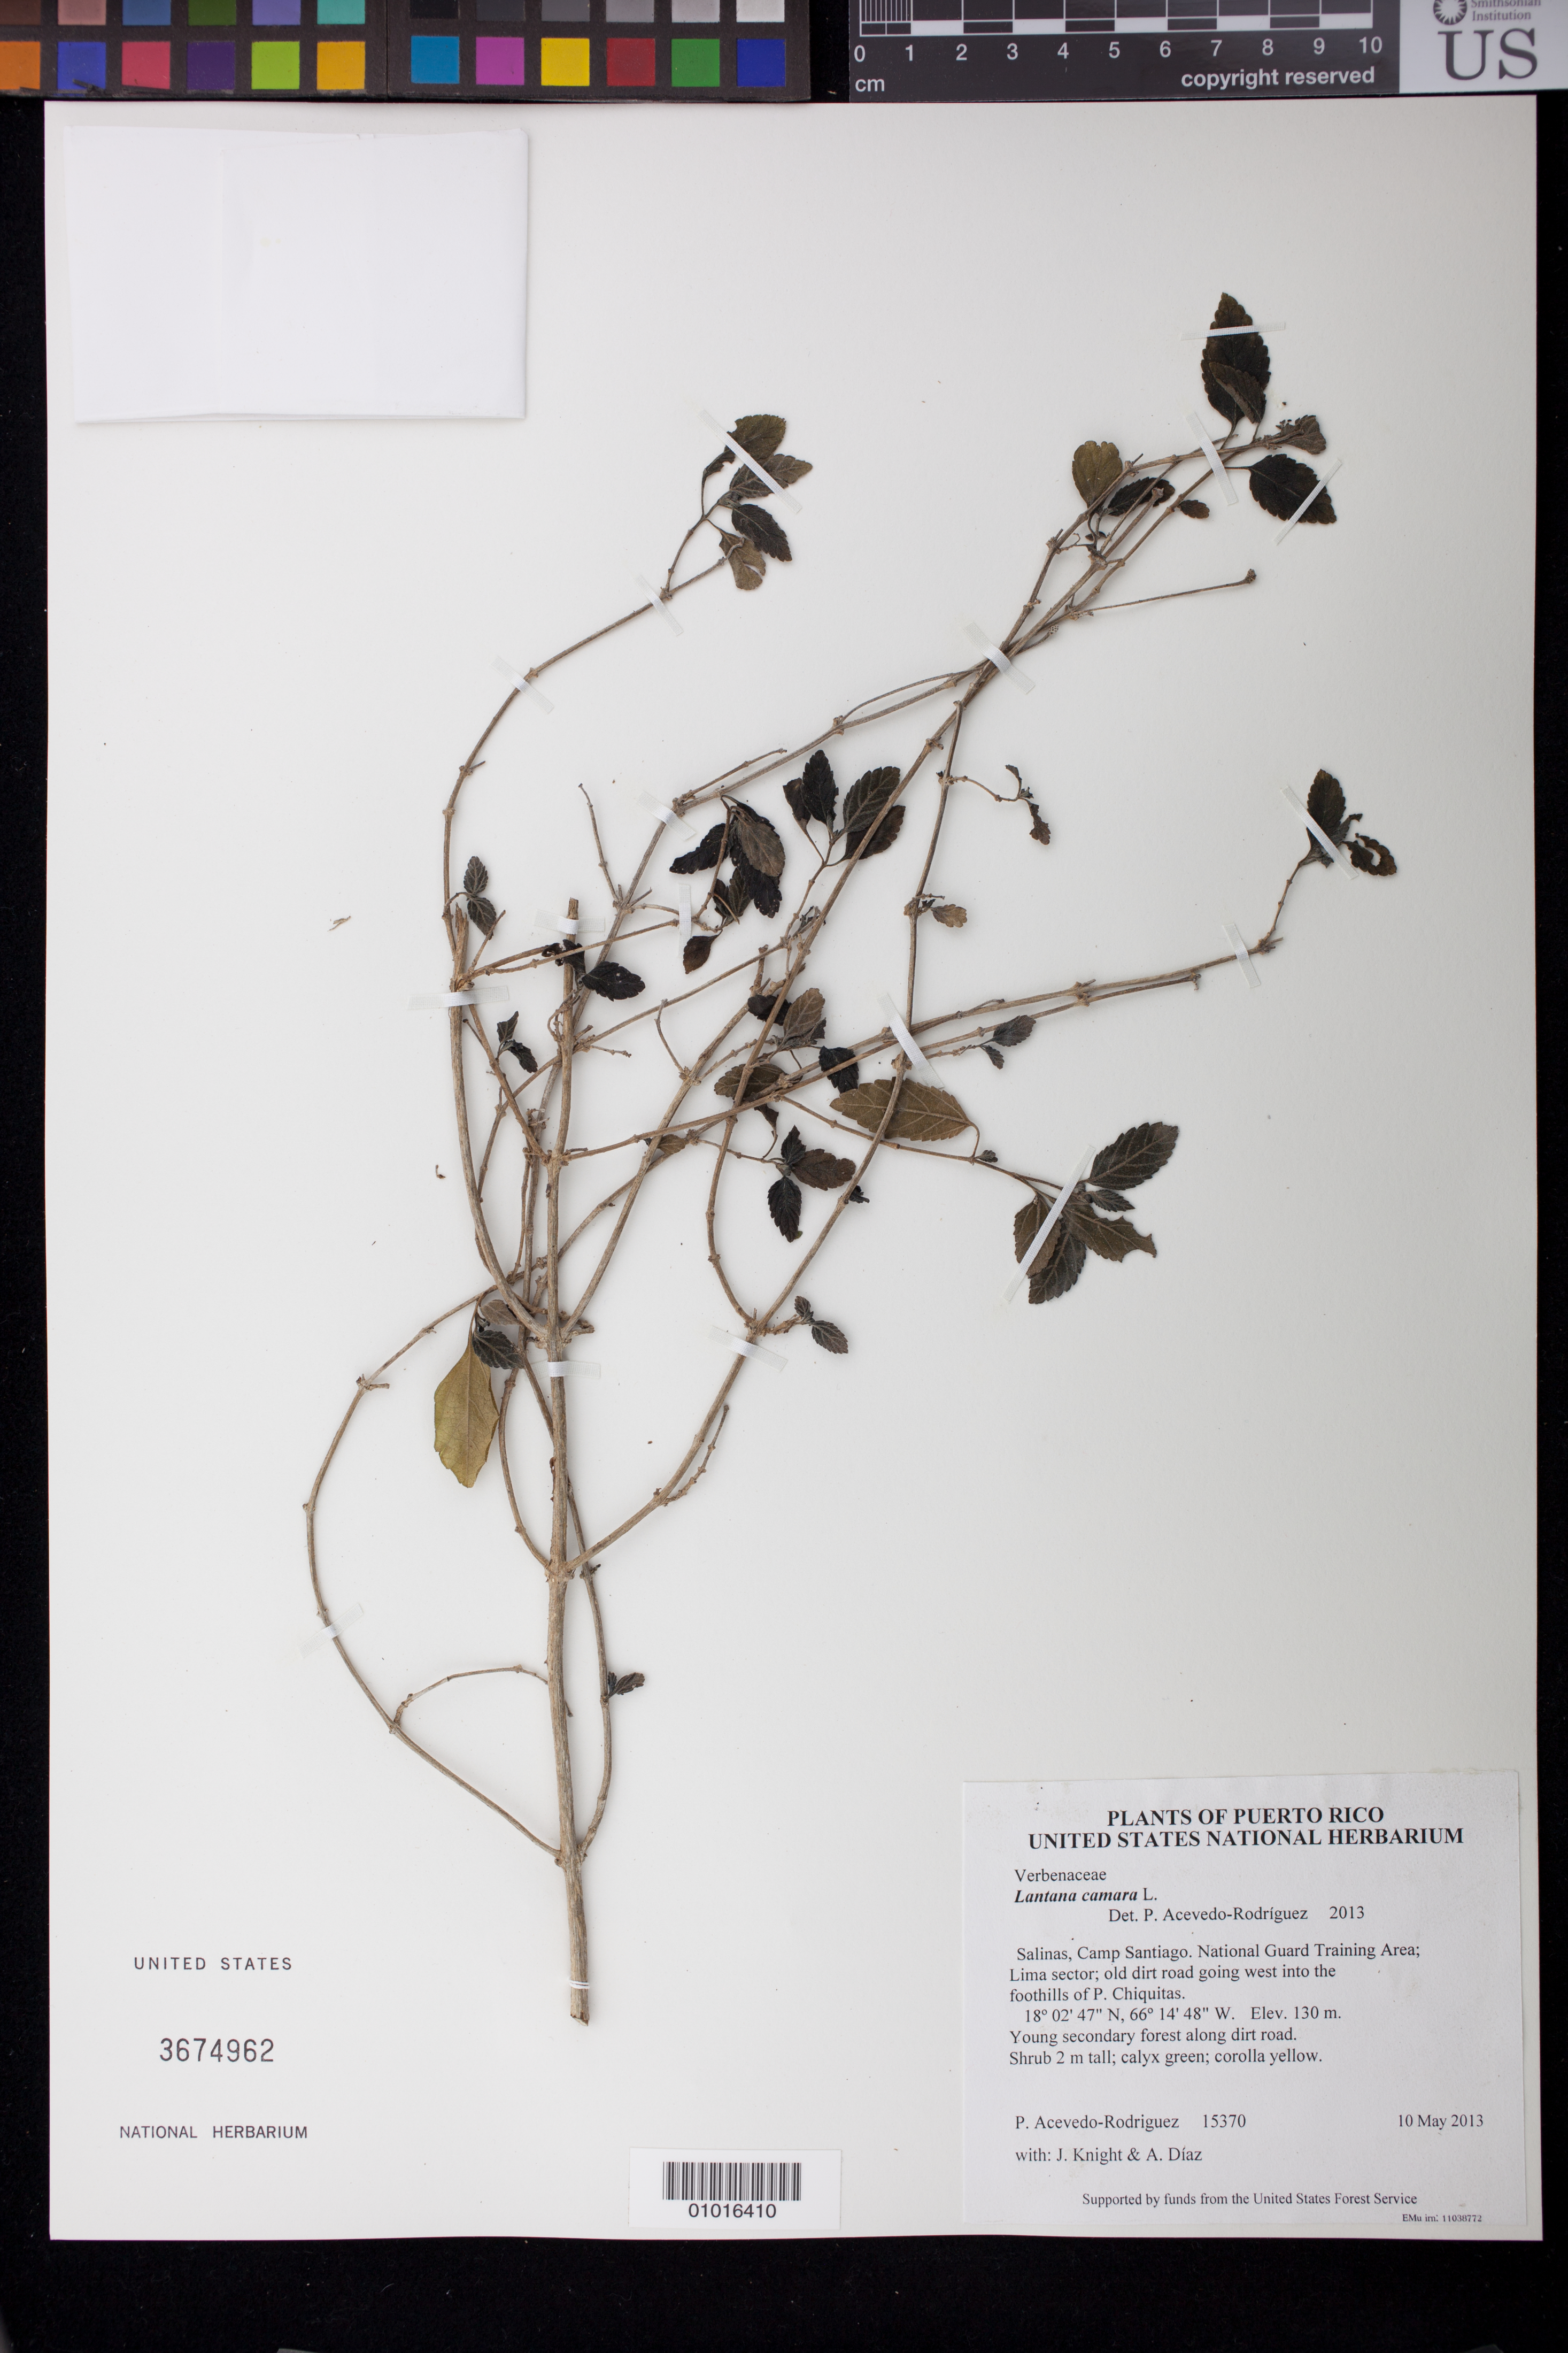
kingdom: Plantae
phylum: Tracheophyta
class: Magnoliopsida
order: Lamiales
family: Verbenaceae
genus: Lantana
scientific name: Lantana camara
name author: L.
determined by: Acevedo-Rodríguez, P., (BOT), Smithsonian Institution - National Museum of Natural History (UNITED STATES)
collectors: P. Acevedo-Rodr., J. Knight & A. Díaz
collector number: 15370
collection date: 2013-05-10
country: Puerto Rico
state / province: Salinas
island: Puerto Rico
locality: Camp Santiago. National Guard Training Area; Lima sector; old dirt road going west into the foothills of P. Chiquitas.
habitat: Young secondary forest along dirt road.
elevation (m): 130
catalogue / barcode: US 3674962